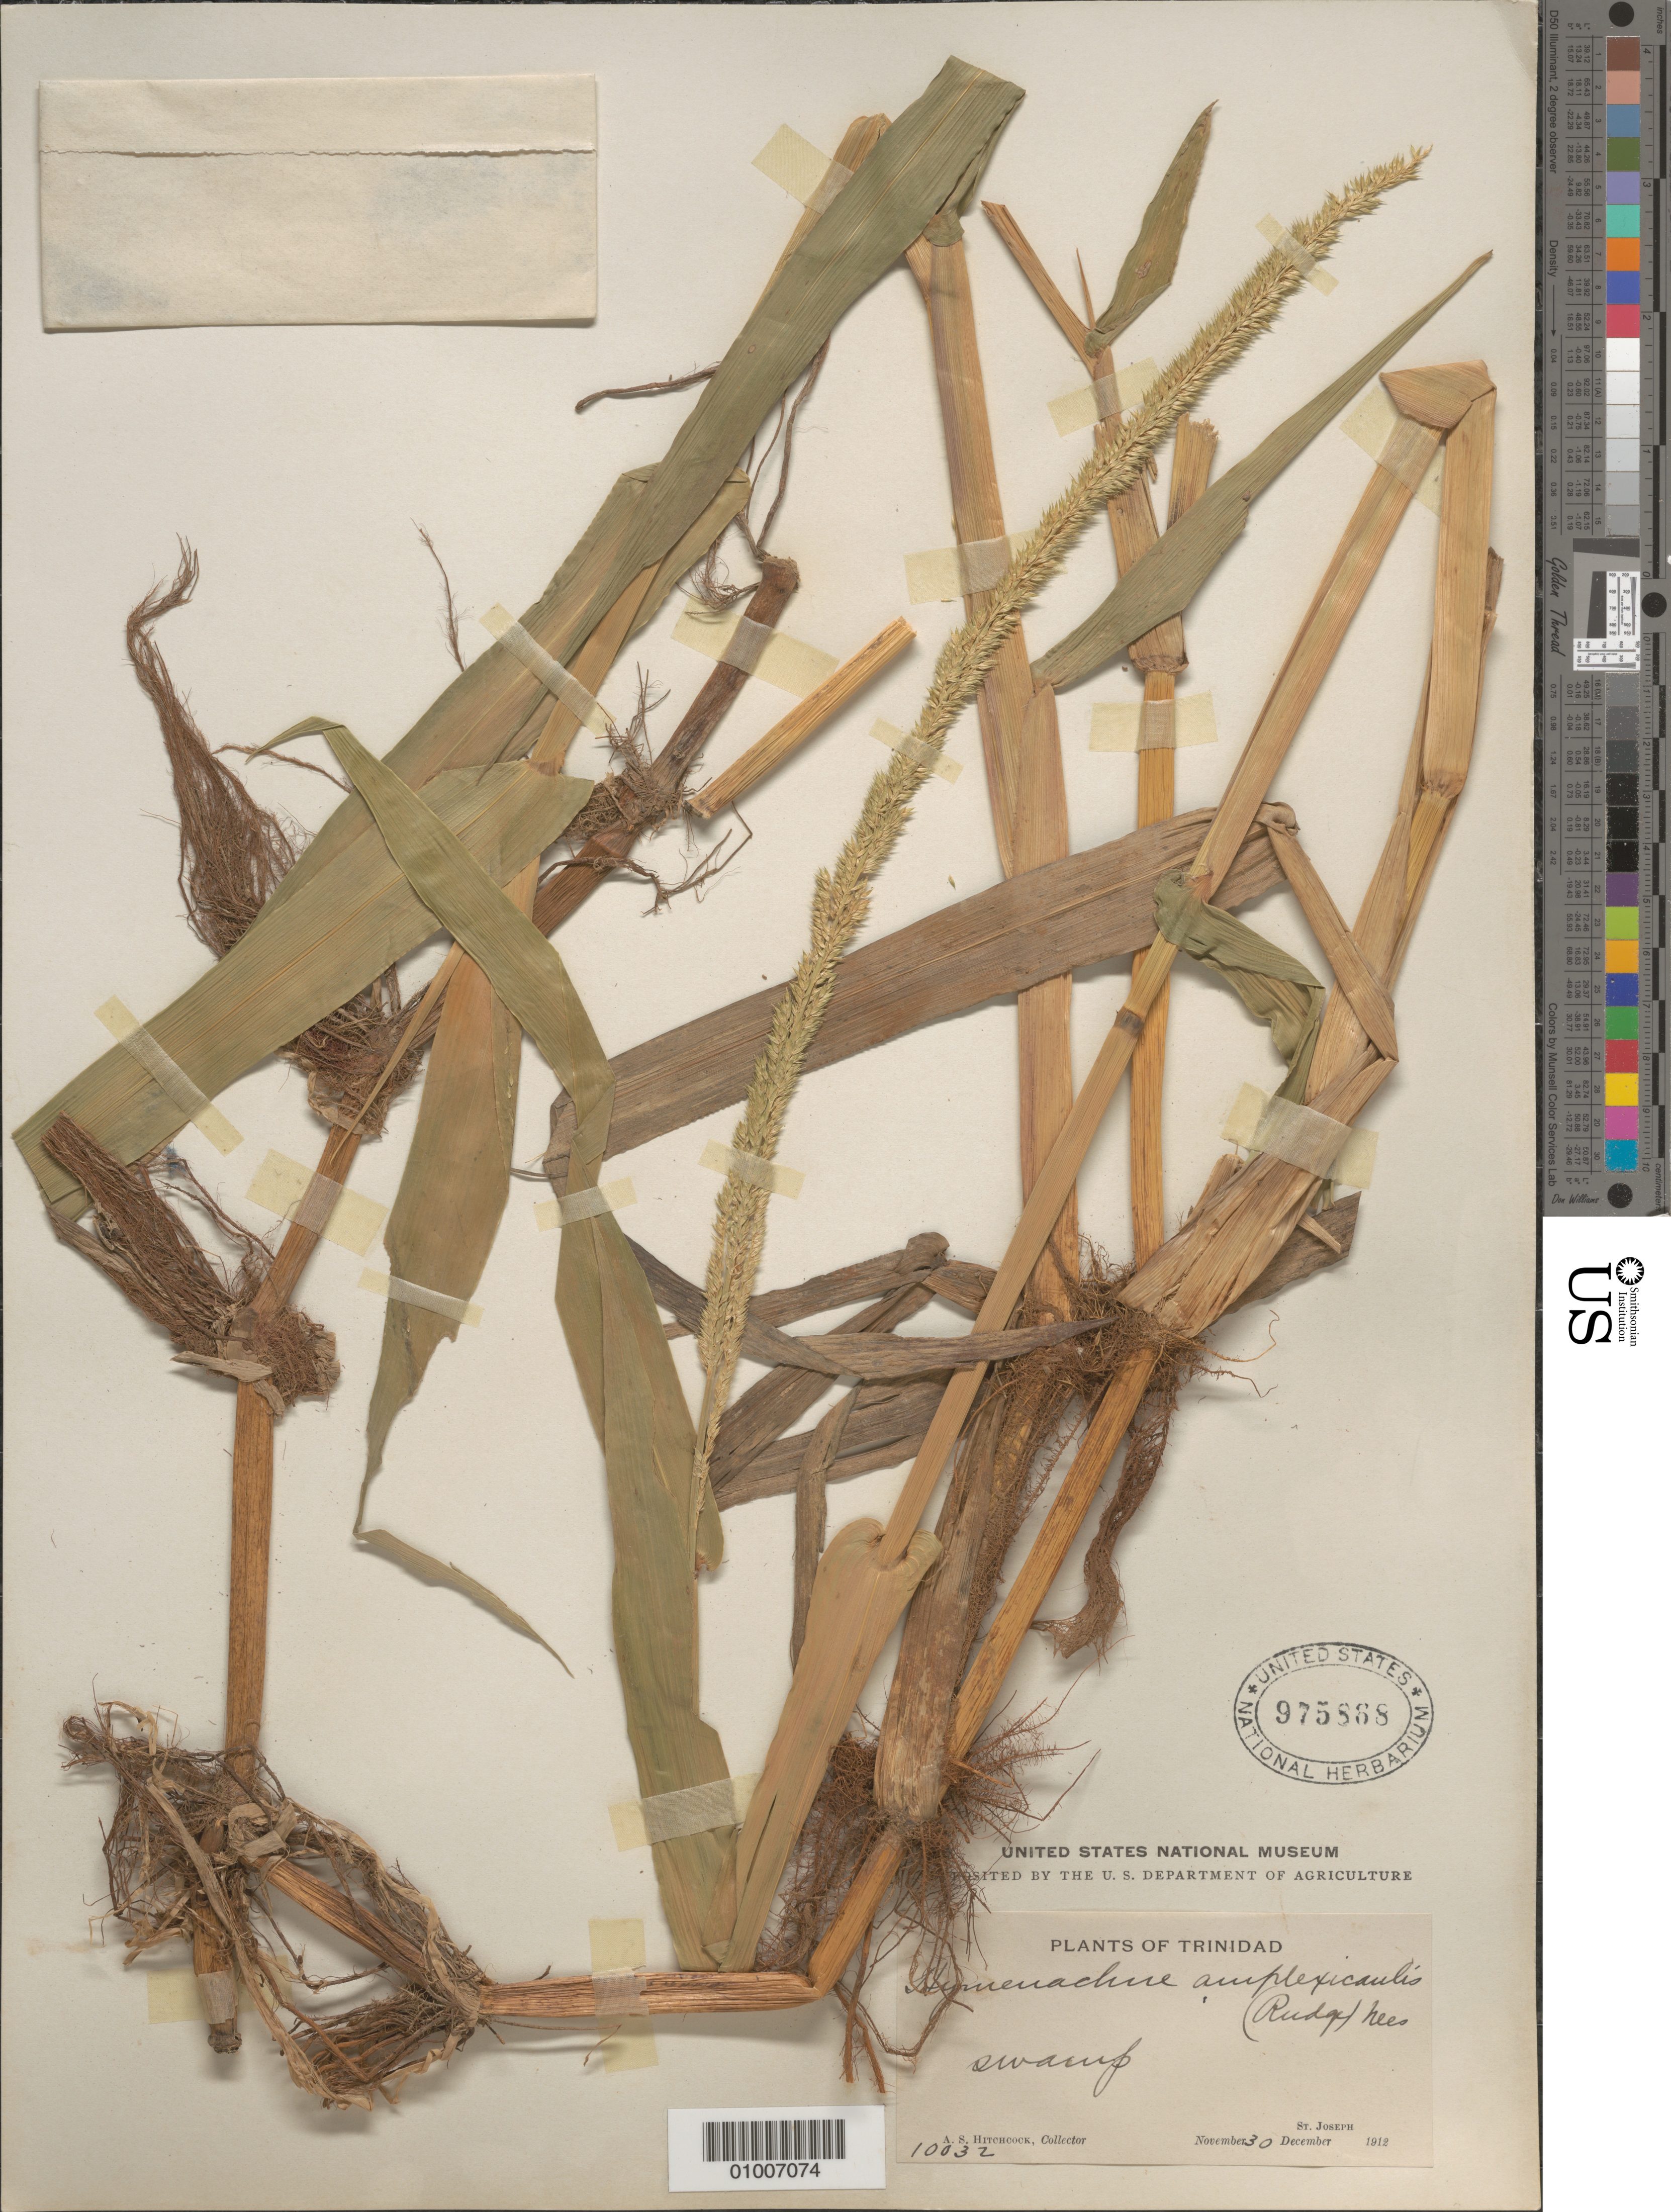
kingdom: Plantae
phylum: Tracheophyta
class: Liliopsida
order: Poales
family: Poaceae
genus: Hymenachne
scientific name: Hymenachne amplexicaulis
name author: (Rudge) Nees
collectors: A. S. Hitchcock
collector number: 10032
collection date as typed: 30 Nov 1912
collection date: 1912-11-30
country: Trinidad and Tobago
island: Trinidad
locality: St. Joseph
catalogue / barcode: US 975888